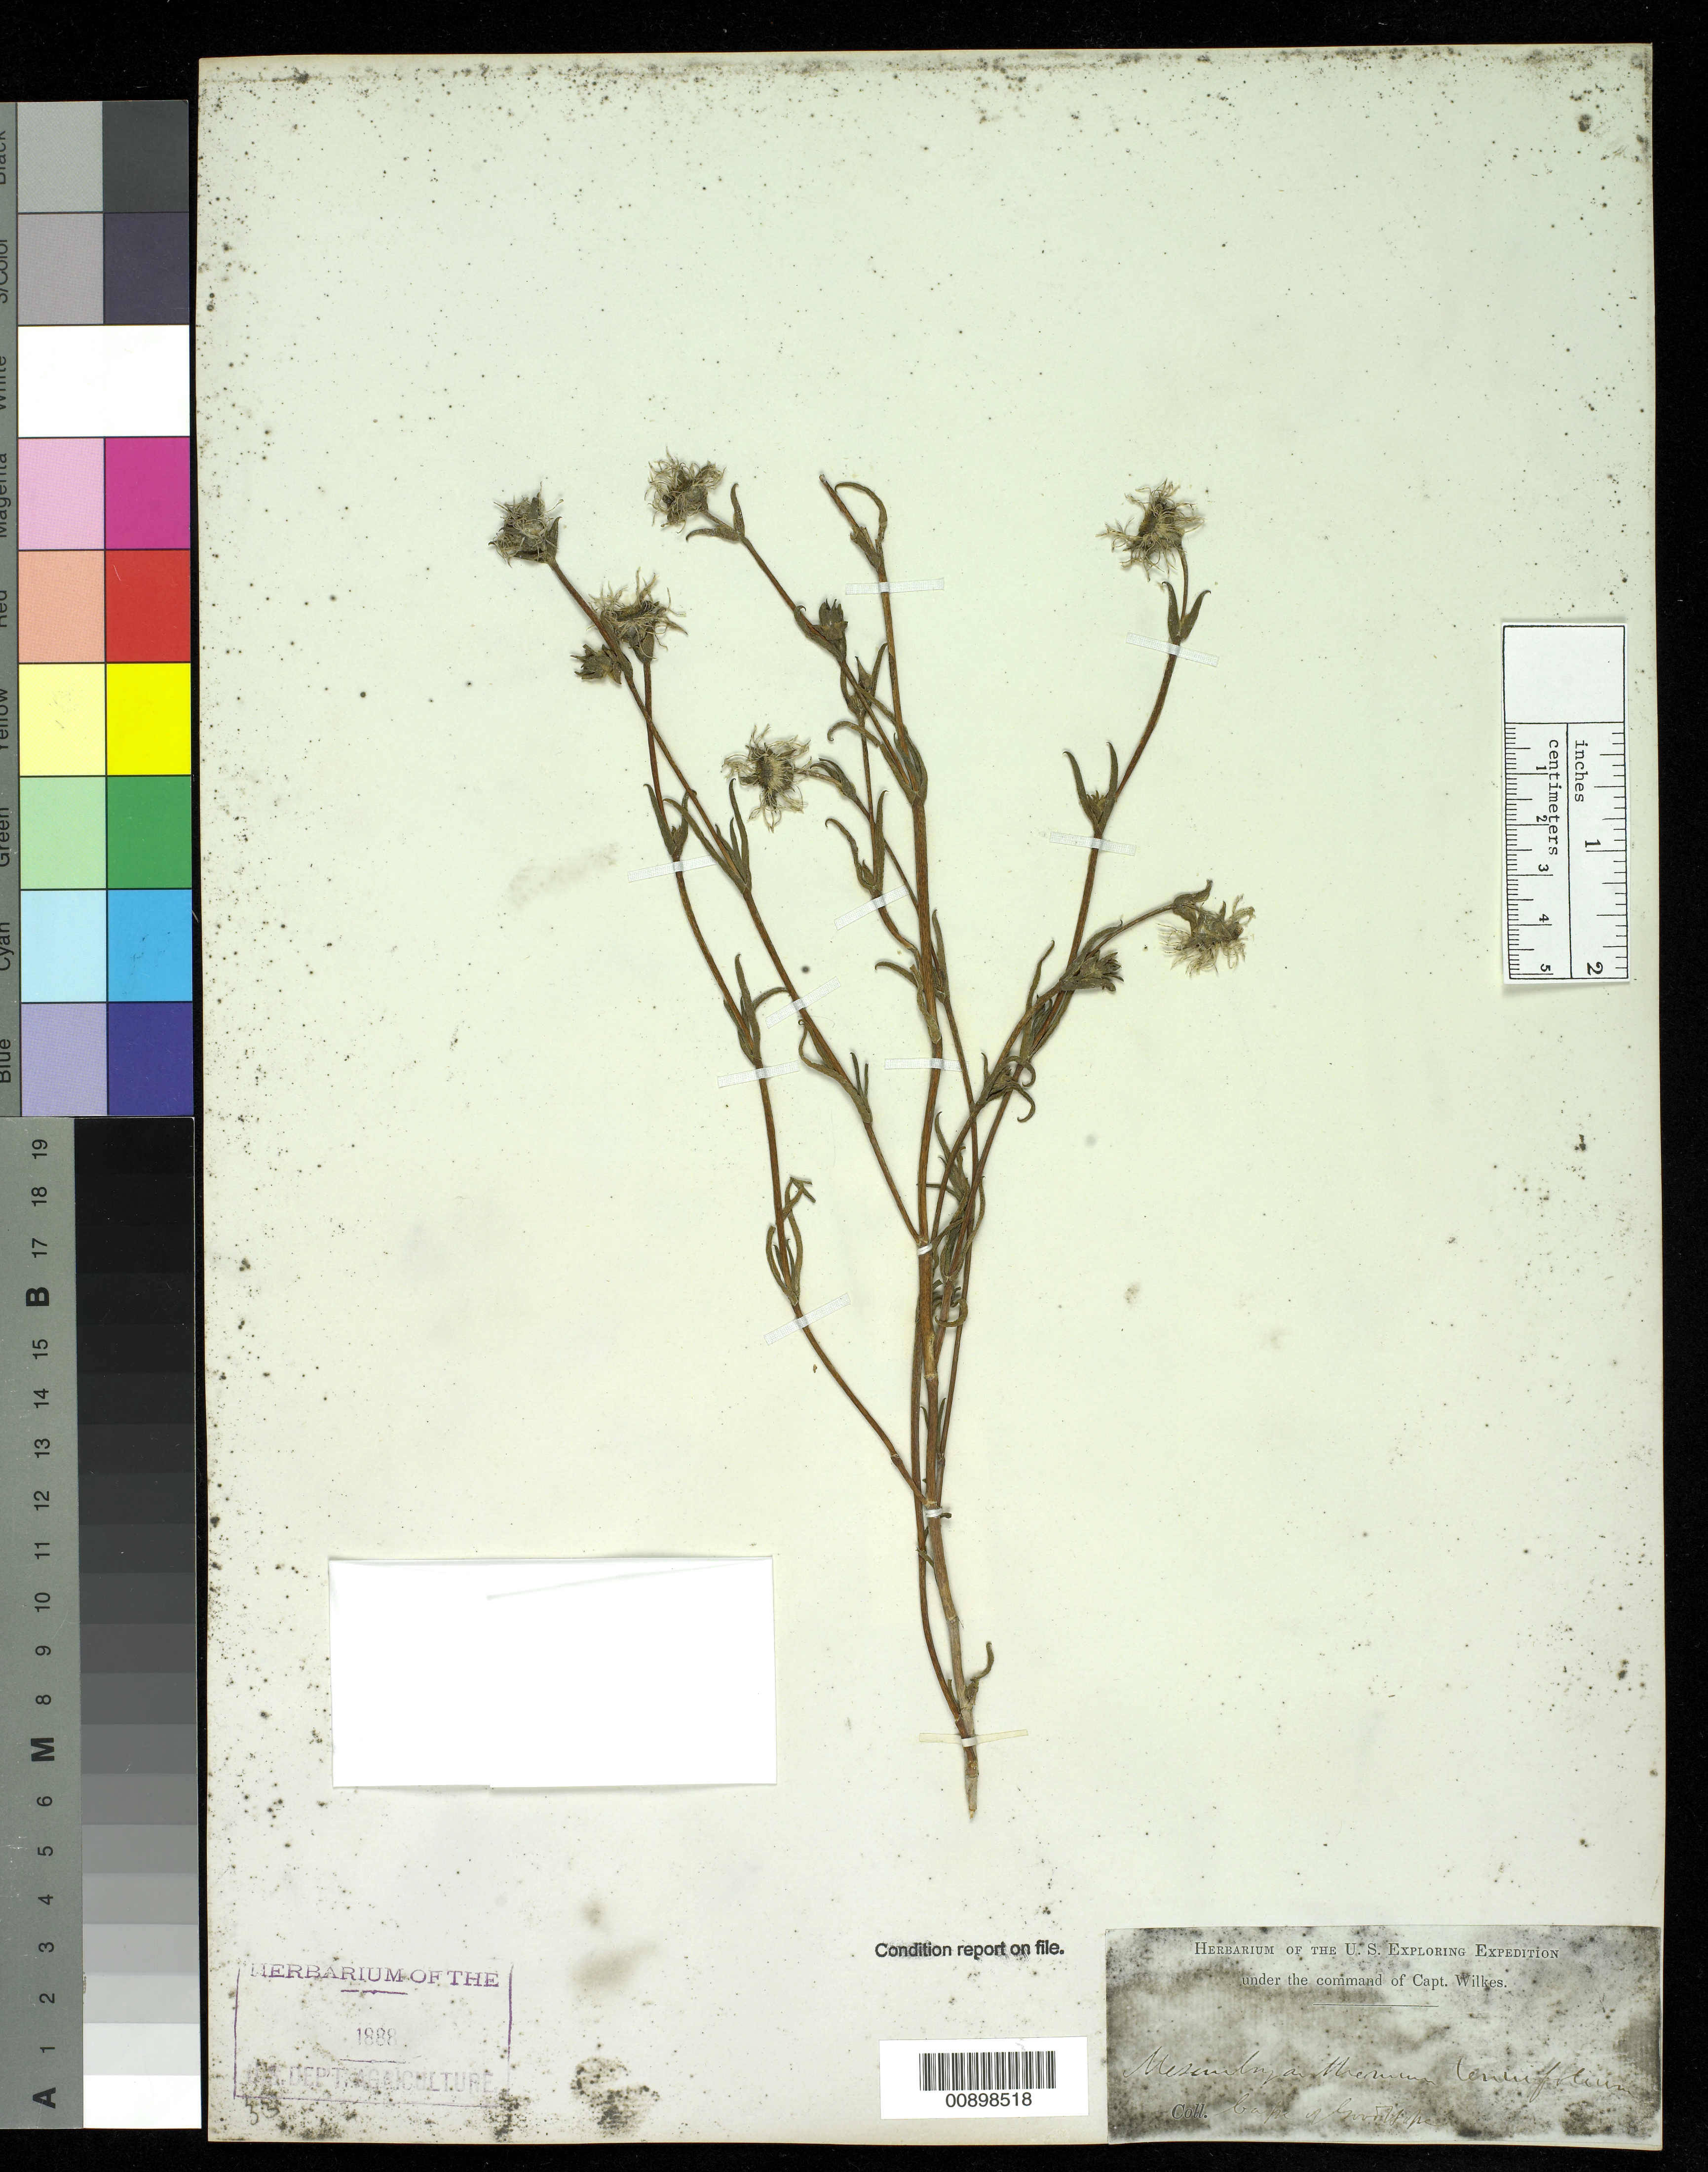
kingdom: Plantae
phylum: Tracheophyta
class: Magnoliopsida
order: Caryophyllales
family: Aizoaceae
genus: Mesembryanthemum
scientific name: Mesembryanthemum tenuifolium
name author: L.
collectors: Wilkes Explor. Exped.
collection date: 1838/1842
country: South Africa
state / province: Western Cape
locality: Cape of Good Hope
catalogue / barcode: US 95955